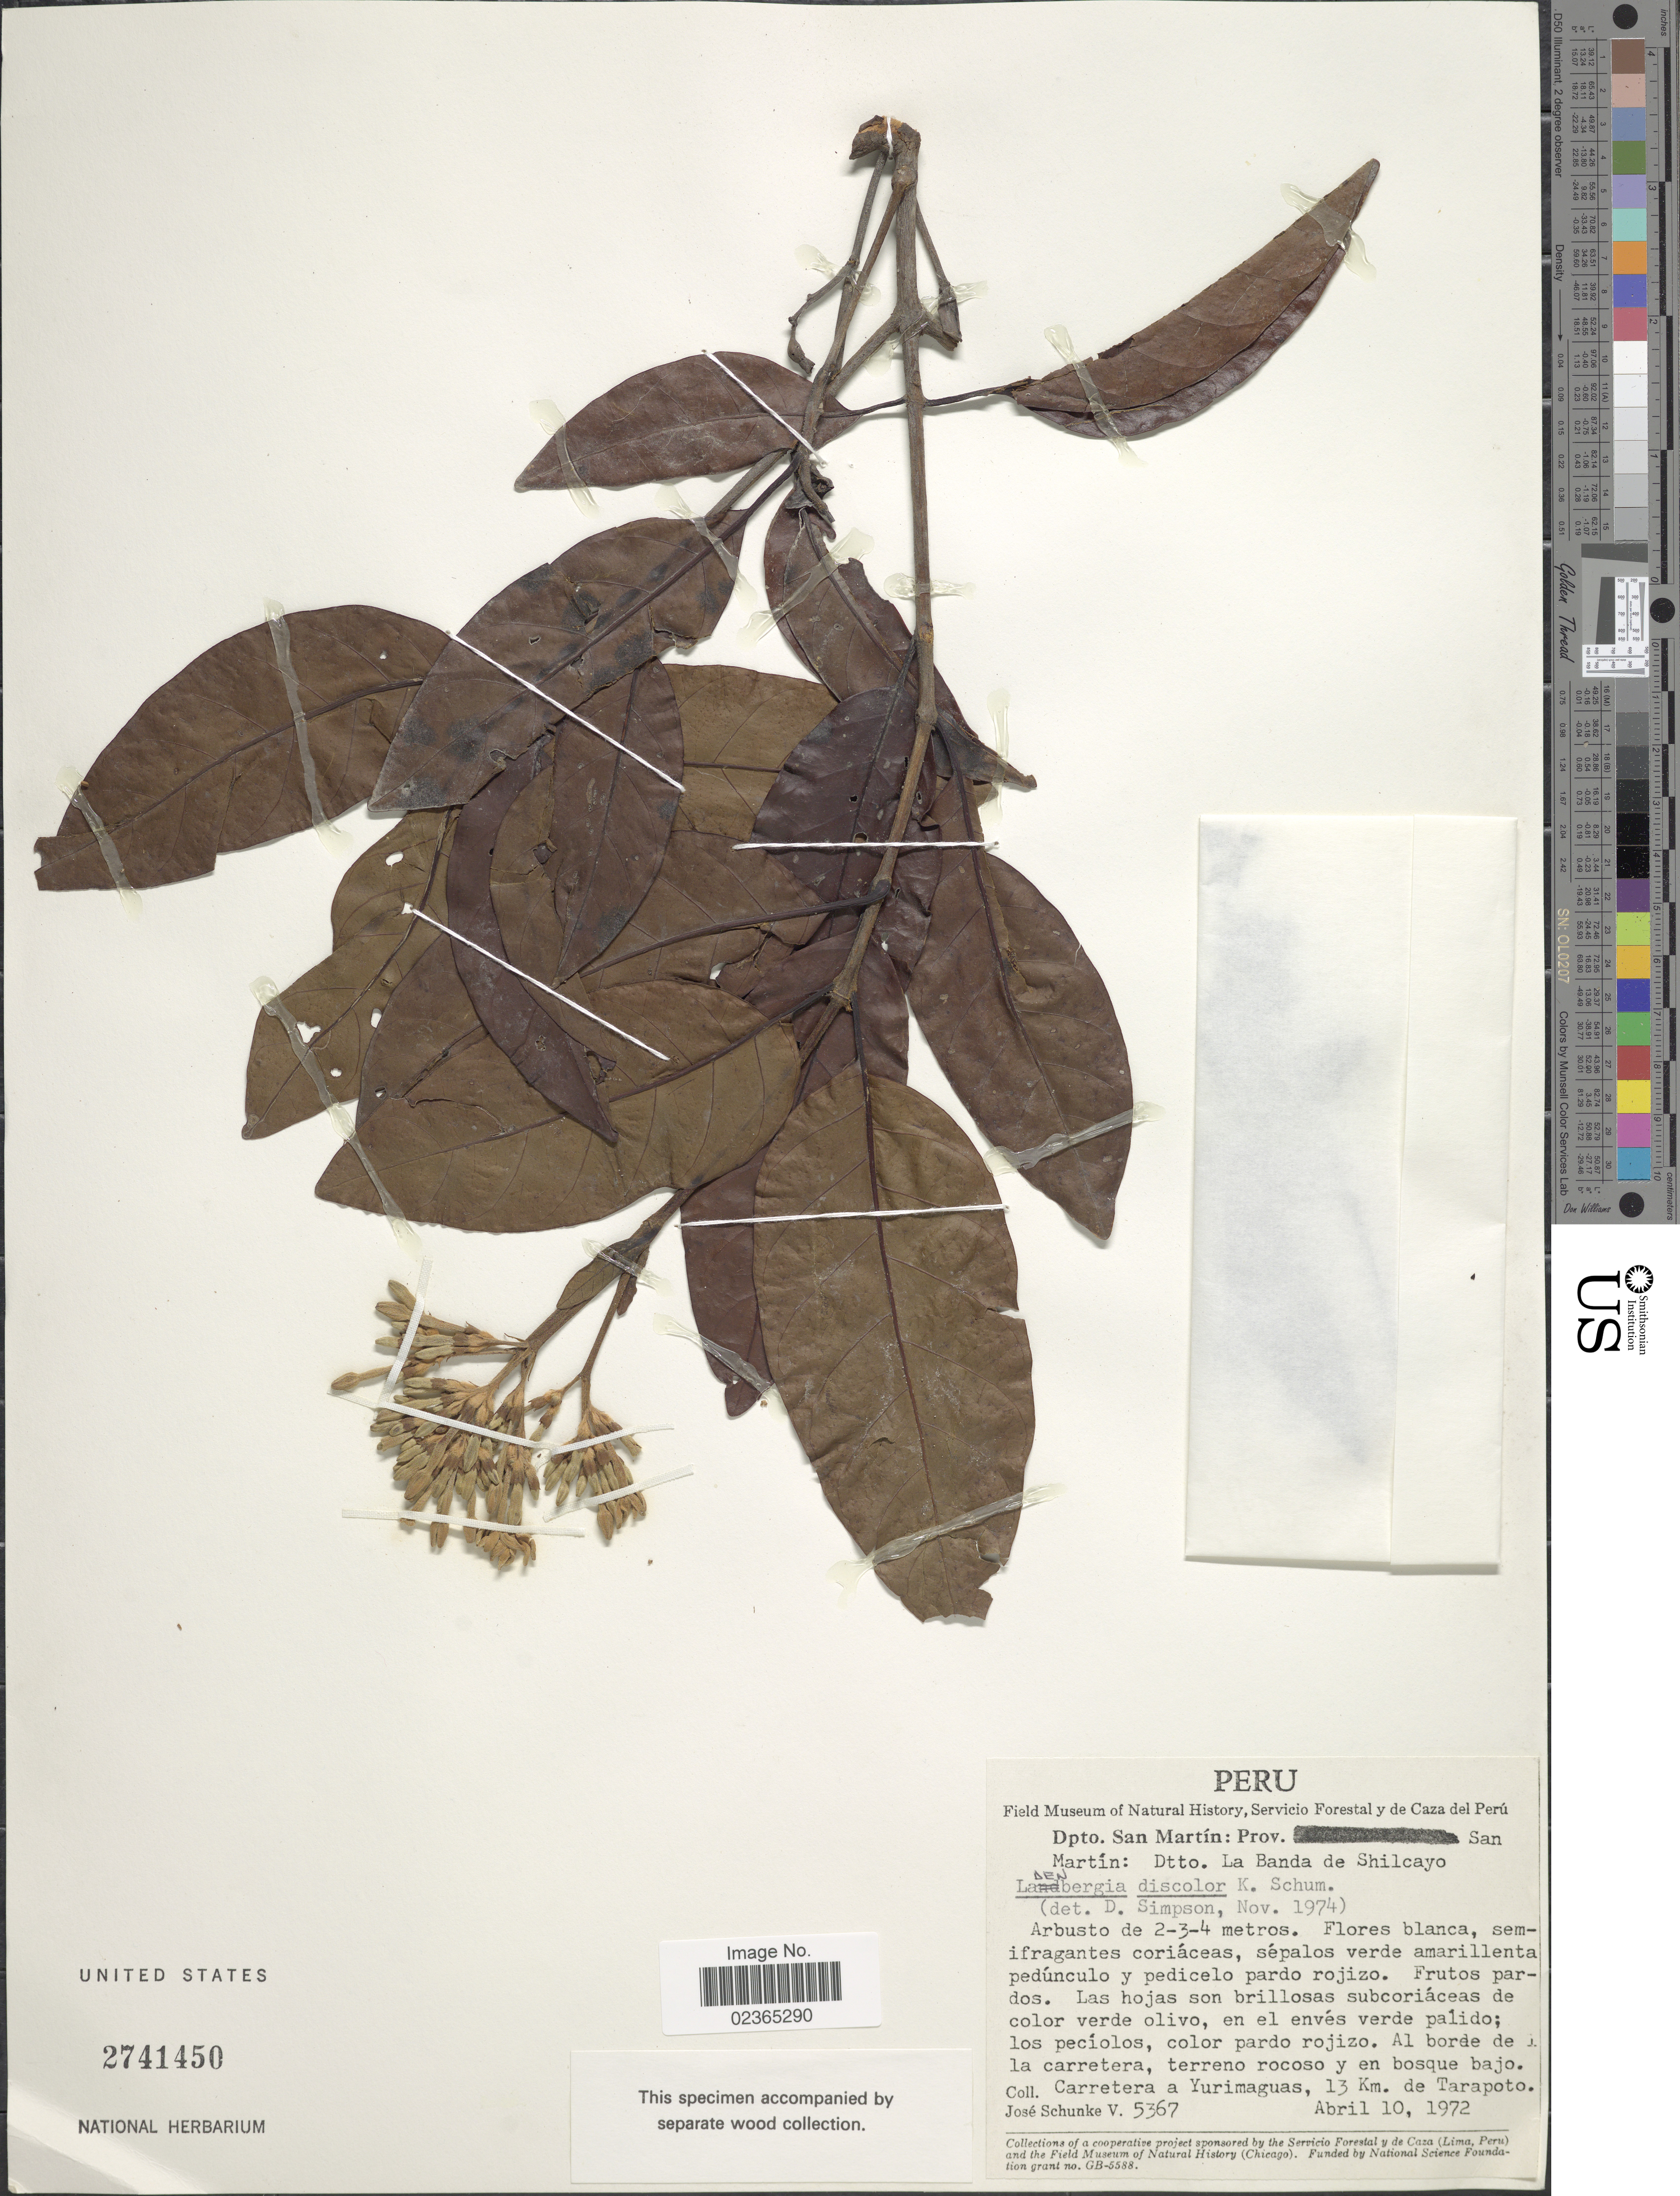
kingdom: Plantae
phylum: Tracheophyta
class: Magnoliopsida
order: Gentianales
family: Rubiaceae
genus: Ladenbergia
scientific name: Ladenbergia discolor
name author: K. Schum.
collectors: J. Schunke Vigo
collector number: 5367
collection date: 1972-04-10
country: Peru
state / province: San Martín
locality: Prov. San Martin: Dtto. La Banda de Shilcayo, Al borde de la carretera, color prado rojizo. Al borde de la carretera, terreno rocoso y en bosque bajo. Carretera a Yurimaguas, 13 km. de Tarapoto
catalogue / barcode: US 2741450